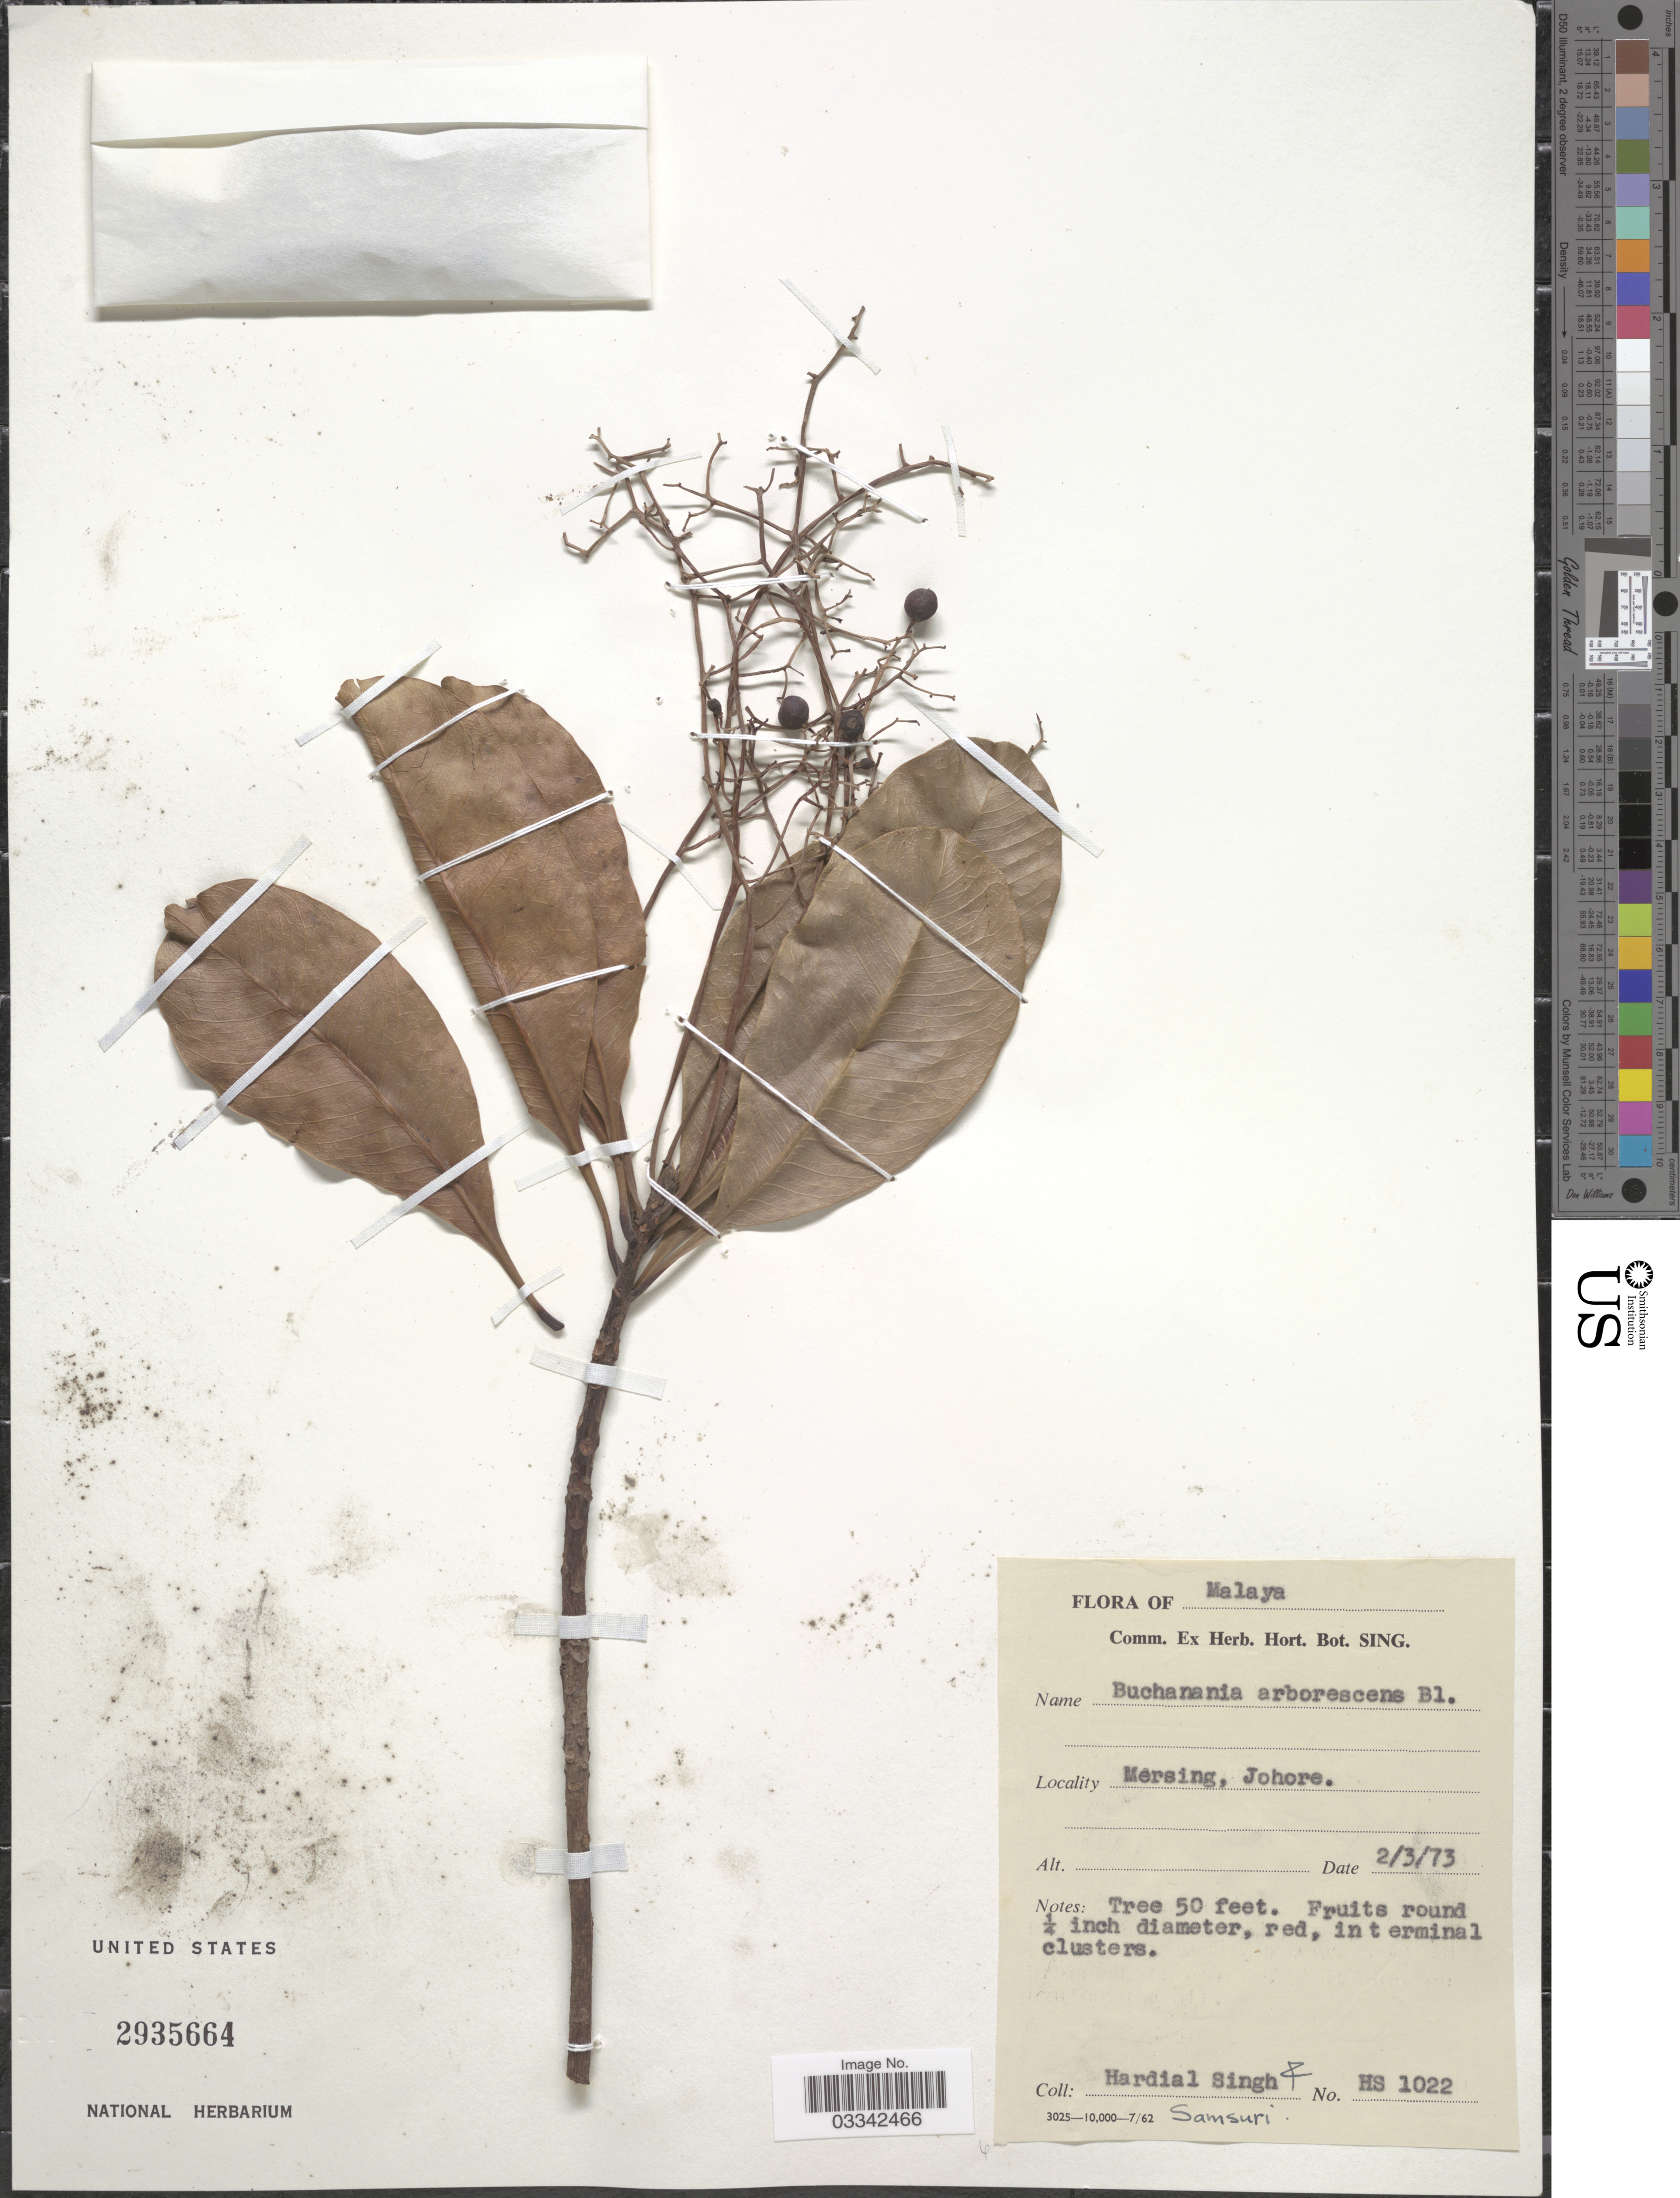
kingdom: Plantae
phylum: Tracheophyta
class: Magnoliopsida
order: Sapindales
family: Anacardiaceae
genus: Buchanania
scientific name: Buchanania arborescens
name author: (Blume) Blume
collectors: H. Singh & -. Samsuri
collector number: HS 1022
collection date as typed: Transcribed d/m/y: 2/3/73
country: Malaysia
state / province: Johor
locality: Malaya. Mersing, Johore.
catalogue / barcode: US 2935664